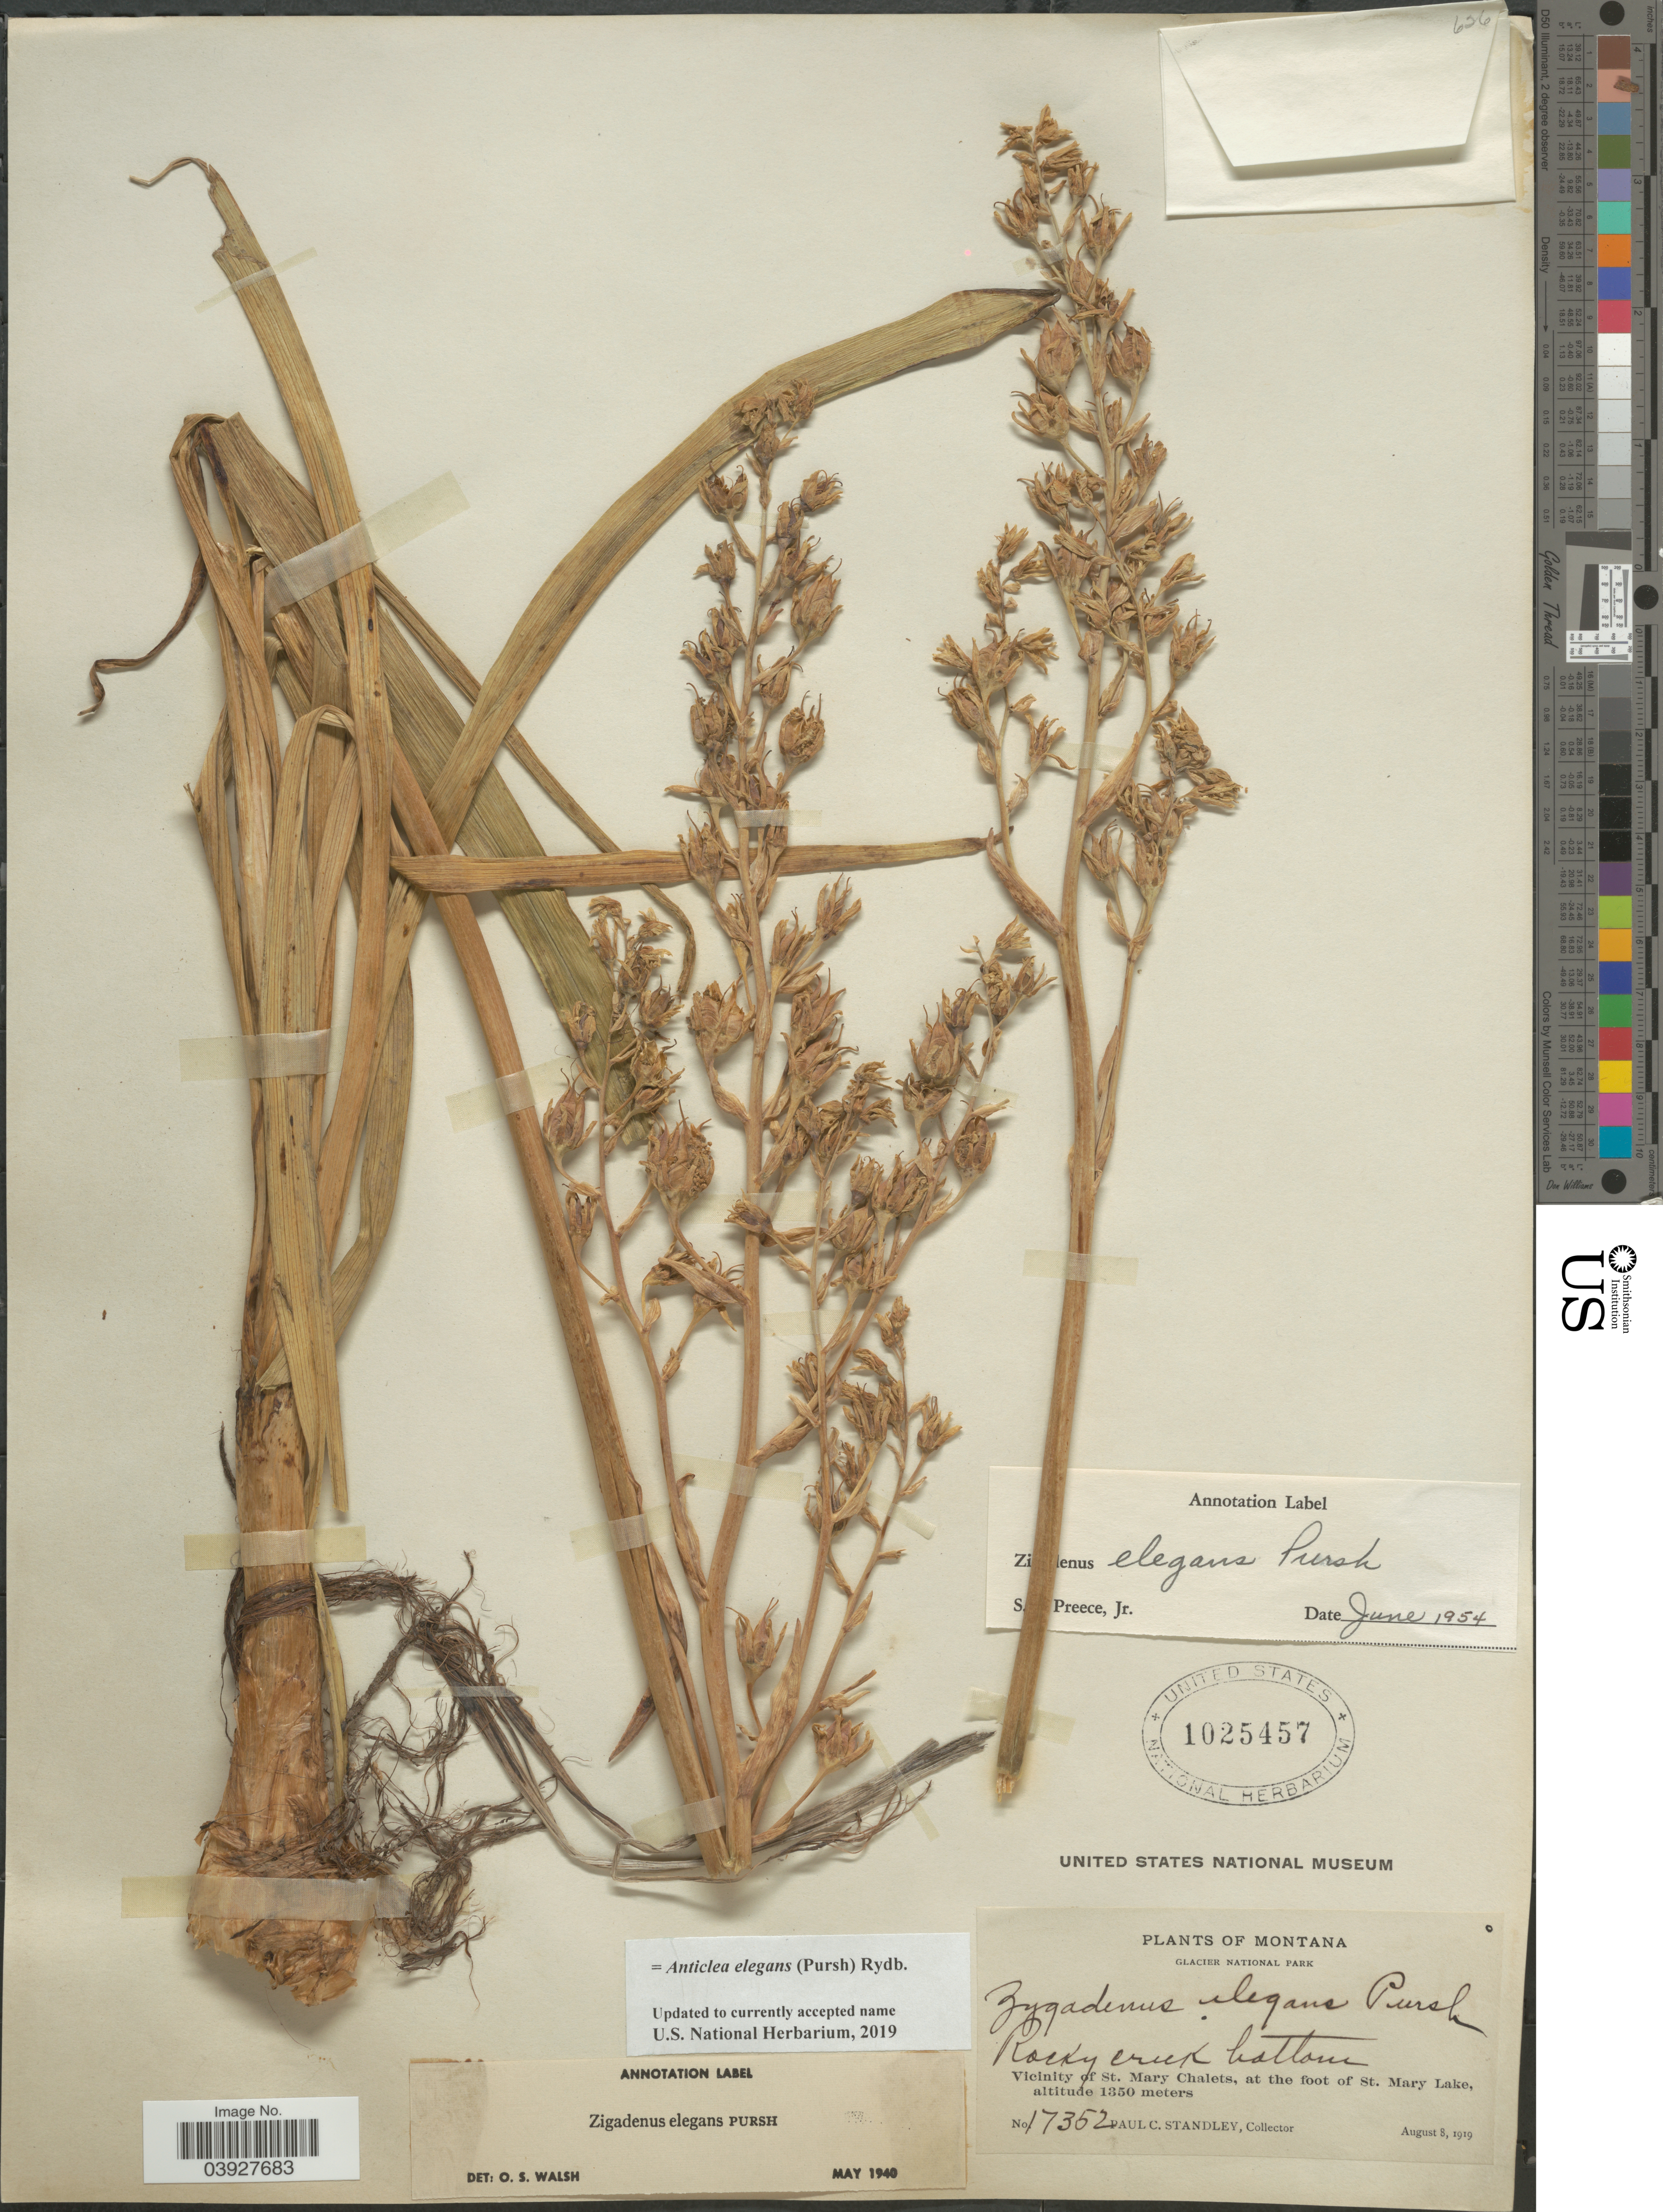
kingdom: Plantae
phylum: Tracheophyta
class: Liliopsida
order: Liliales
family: Melanthiaceae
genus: Anticlea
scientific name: Anticlea elegans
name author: (Pursh) Rydb.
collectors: P. C. Standley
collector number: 17352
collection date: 1919-08-08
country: United States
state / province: Montana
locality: Glacier National Park. Rocky creek bottom. Vicinity of St. Mary Chalets, at the foot of St. Mary Lake.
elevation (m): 1350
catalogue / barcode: US 1025457